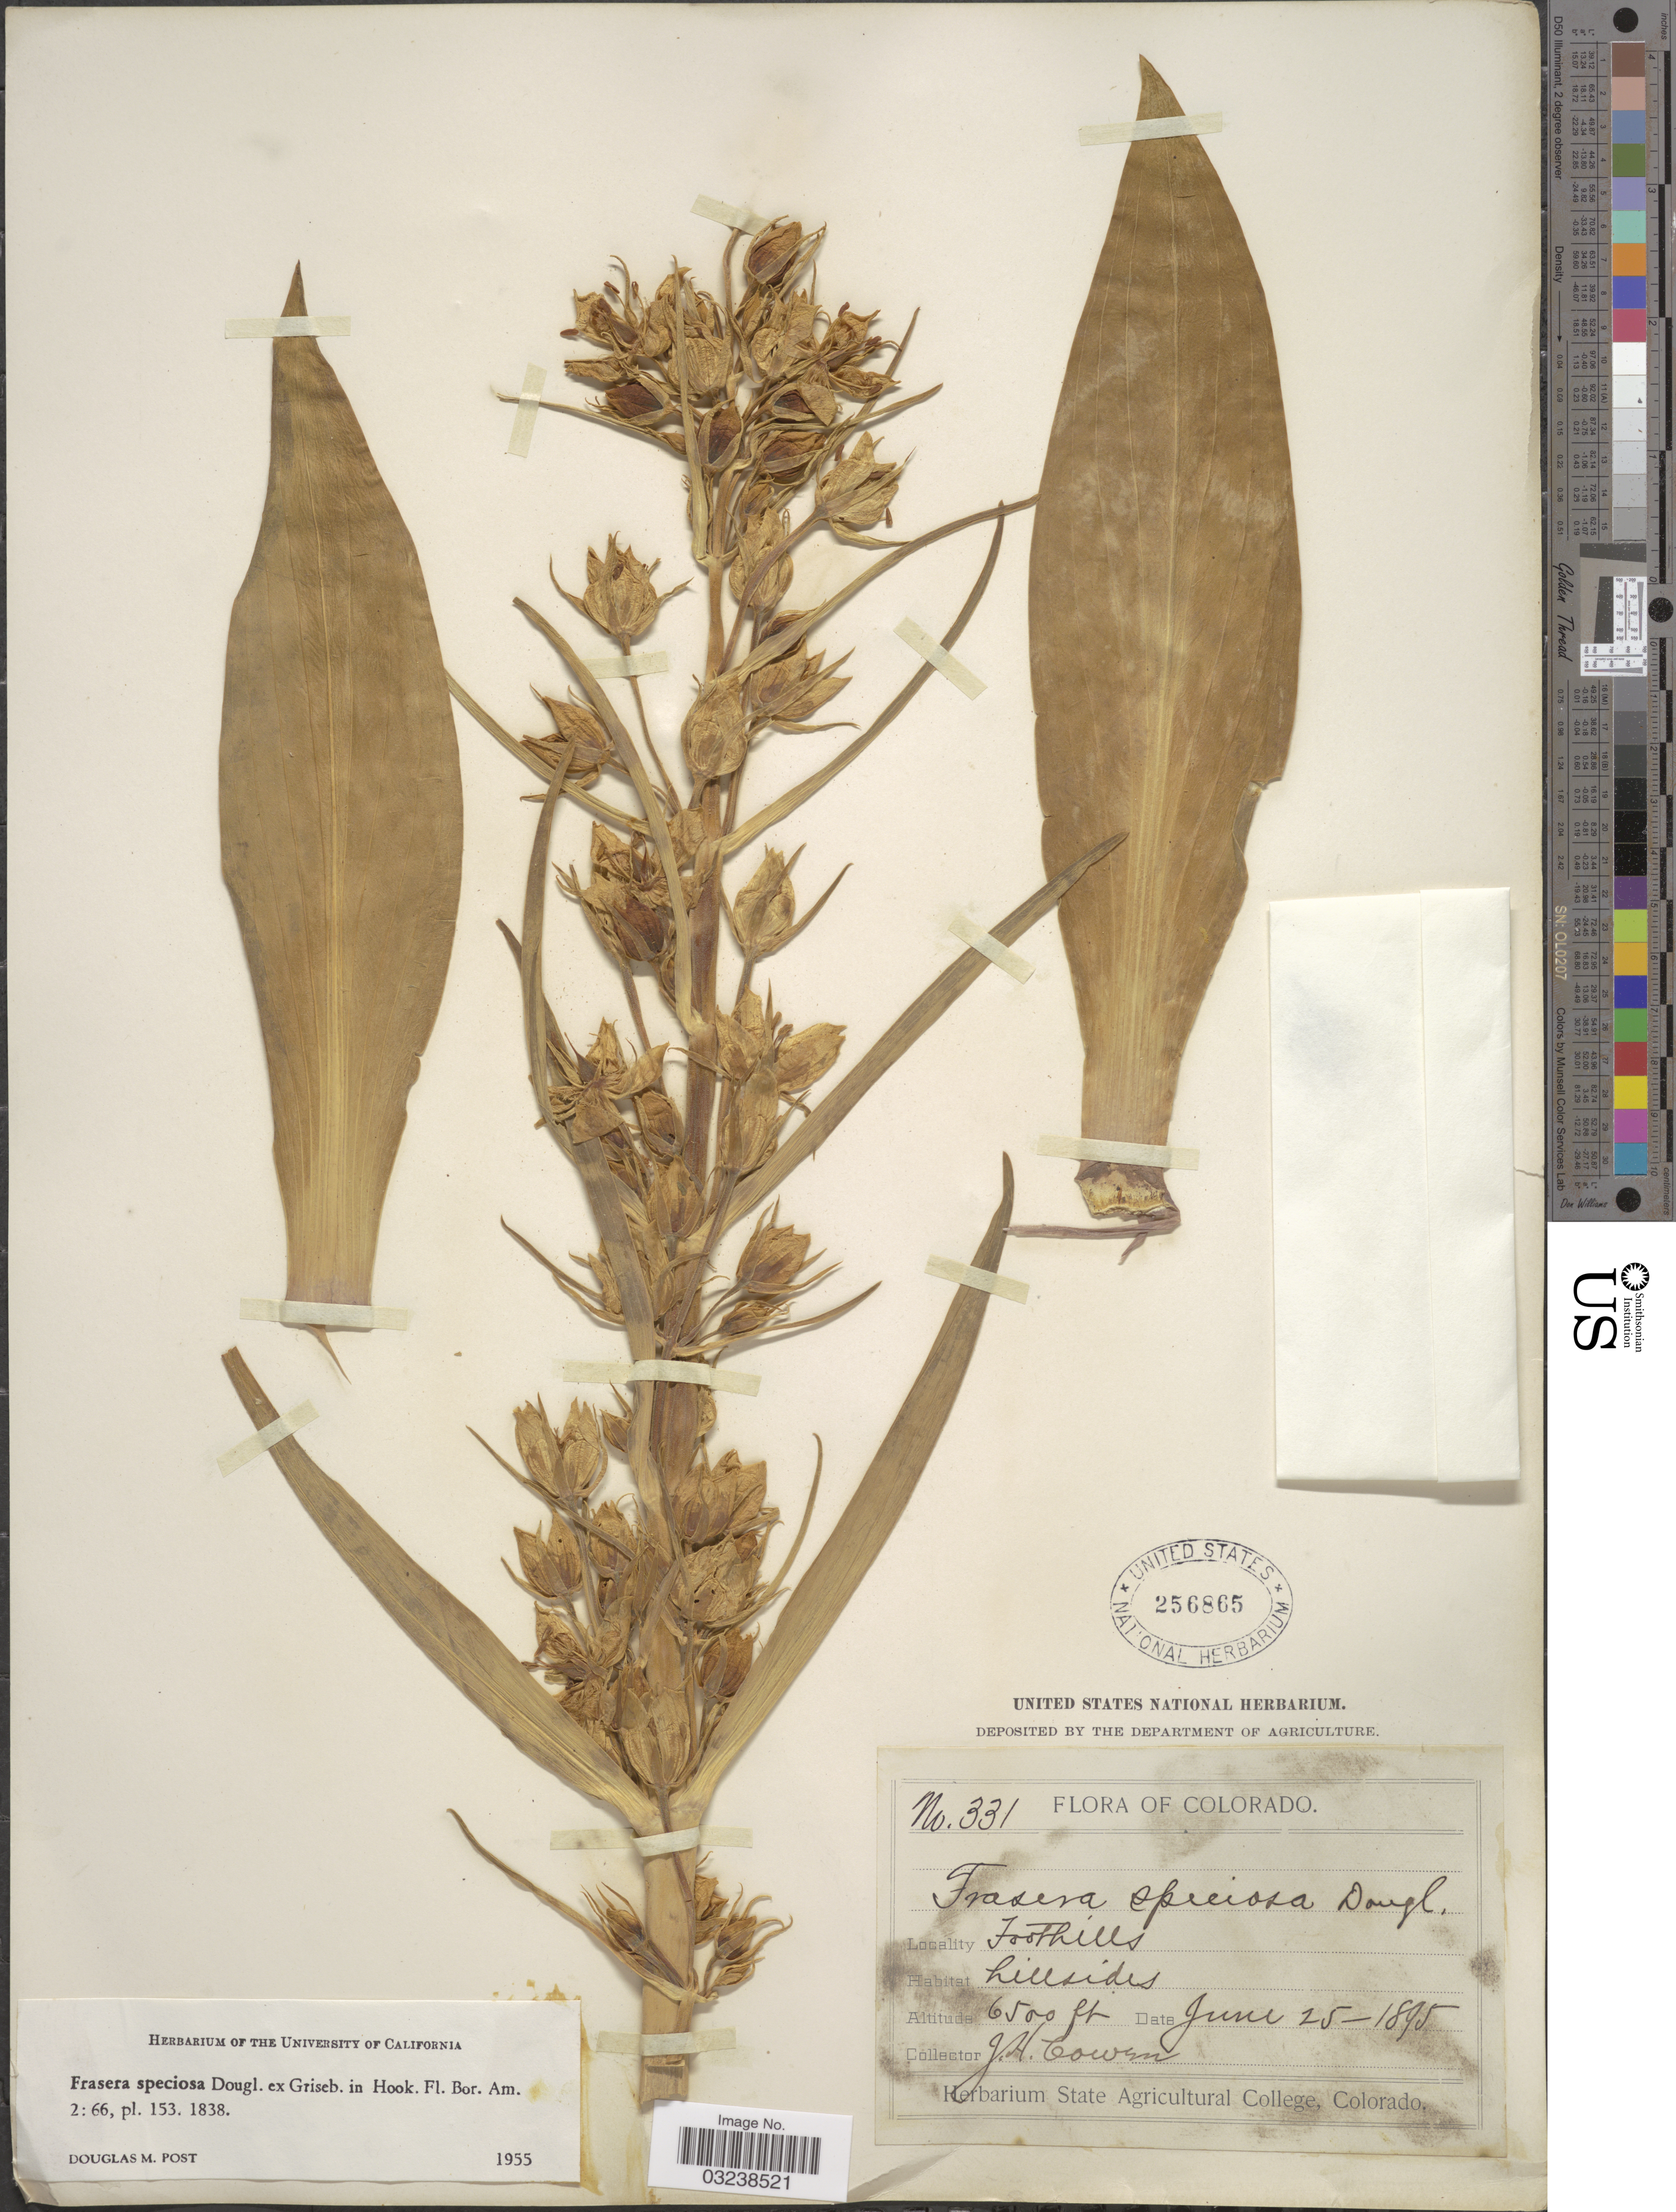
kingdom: Plantae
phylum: Tracheophyta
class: Magnoliopsida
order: Gentianales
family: Gentianaceae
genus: Swertia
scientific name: Swertia radiata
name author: (Kellogg) Kuntze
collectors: J. H. Cowen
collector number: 331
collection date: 1895-06-25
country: United States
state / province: Colorado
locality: Foothills.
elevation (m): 1981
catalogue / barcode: US 256865